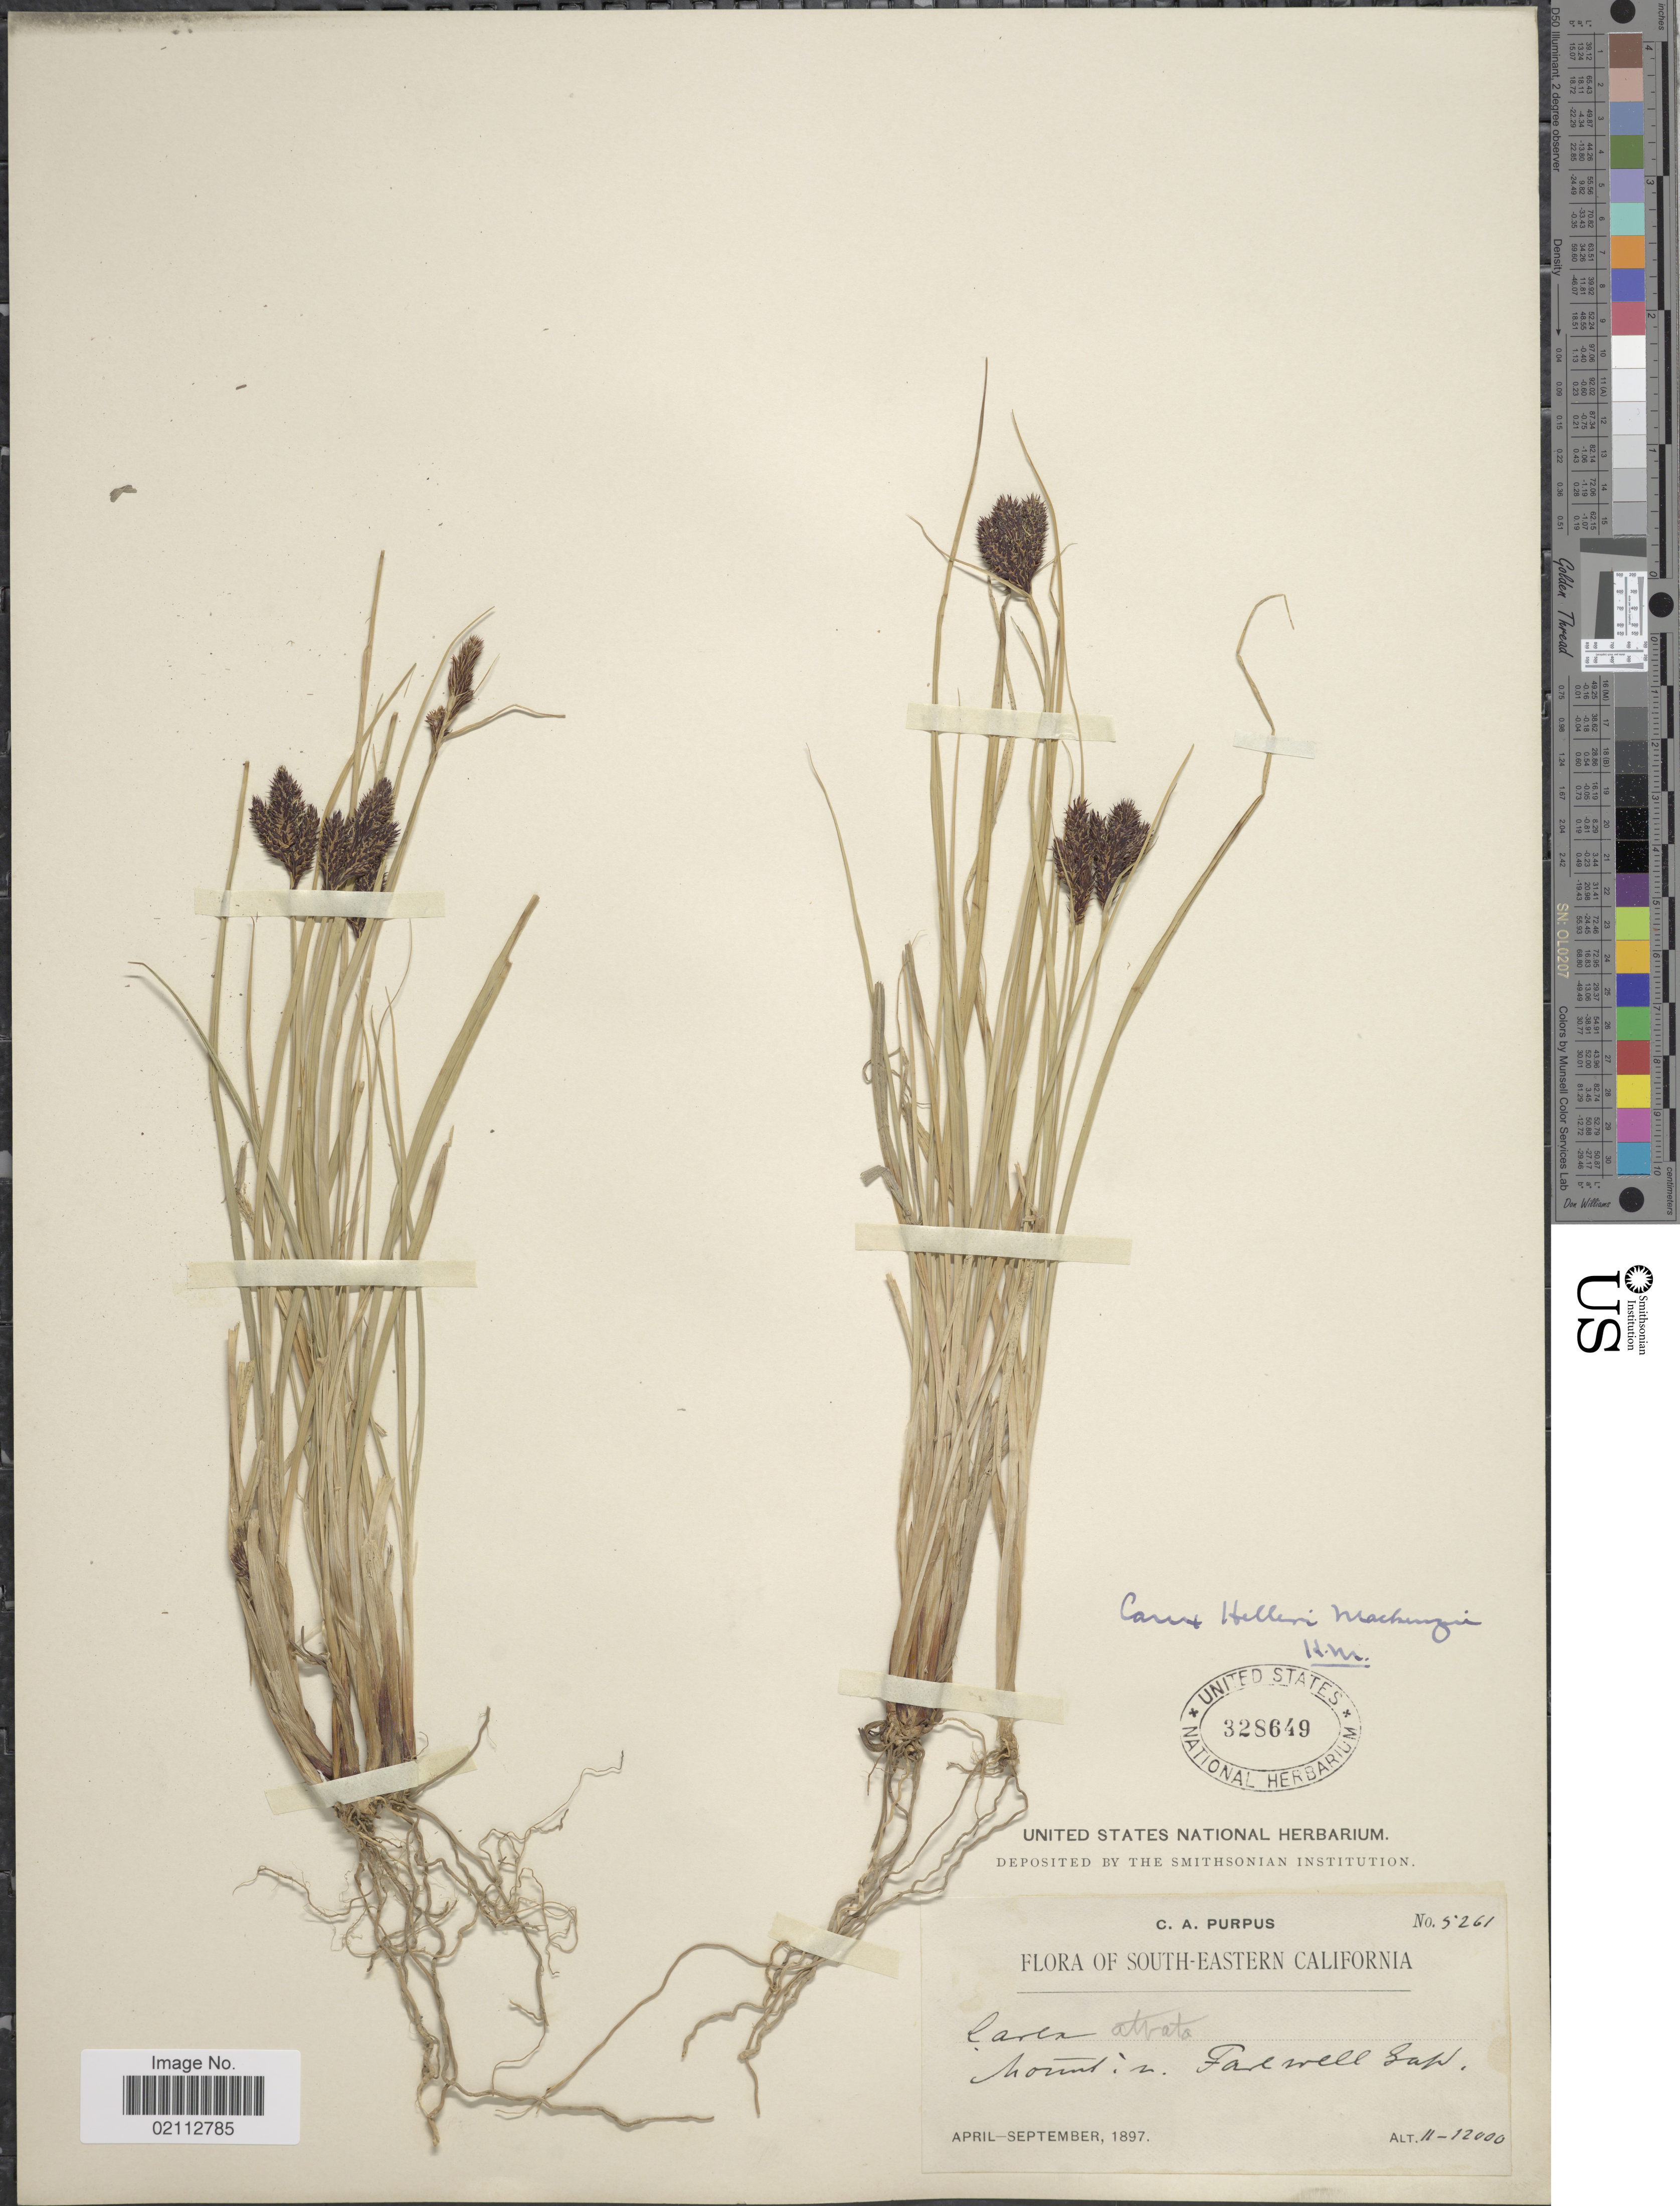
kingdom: Plantae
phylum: Tracheophyta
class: Liliopsida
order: Poales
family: Cyperaceae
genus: Carex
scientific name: Carex helleri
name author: Mack.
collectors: C. A. Purpus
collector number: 5261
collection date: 1897-04/1897-09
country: United States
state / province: California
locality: South-eastern California. Mount in Farewell Gap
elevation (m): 3353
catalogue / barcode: US 328649